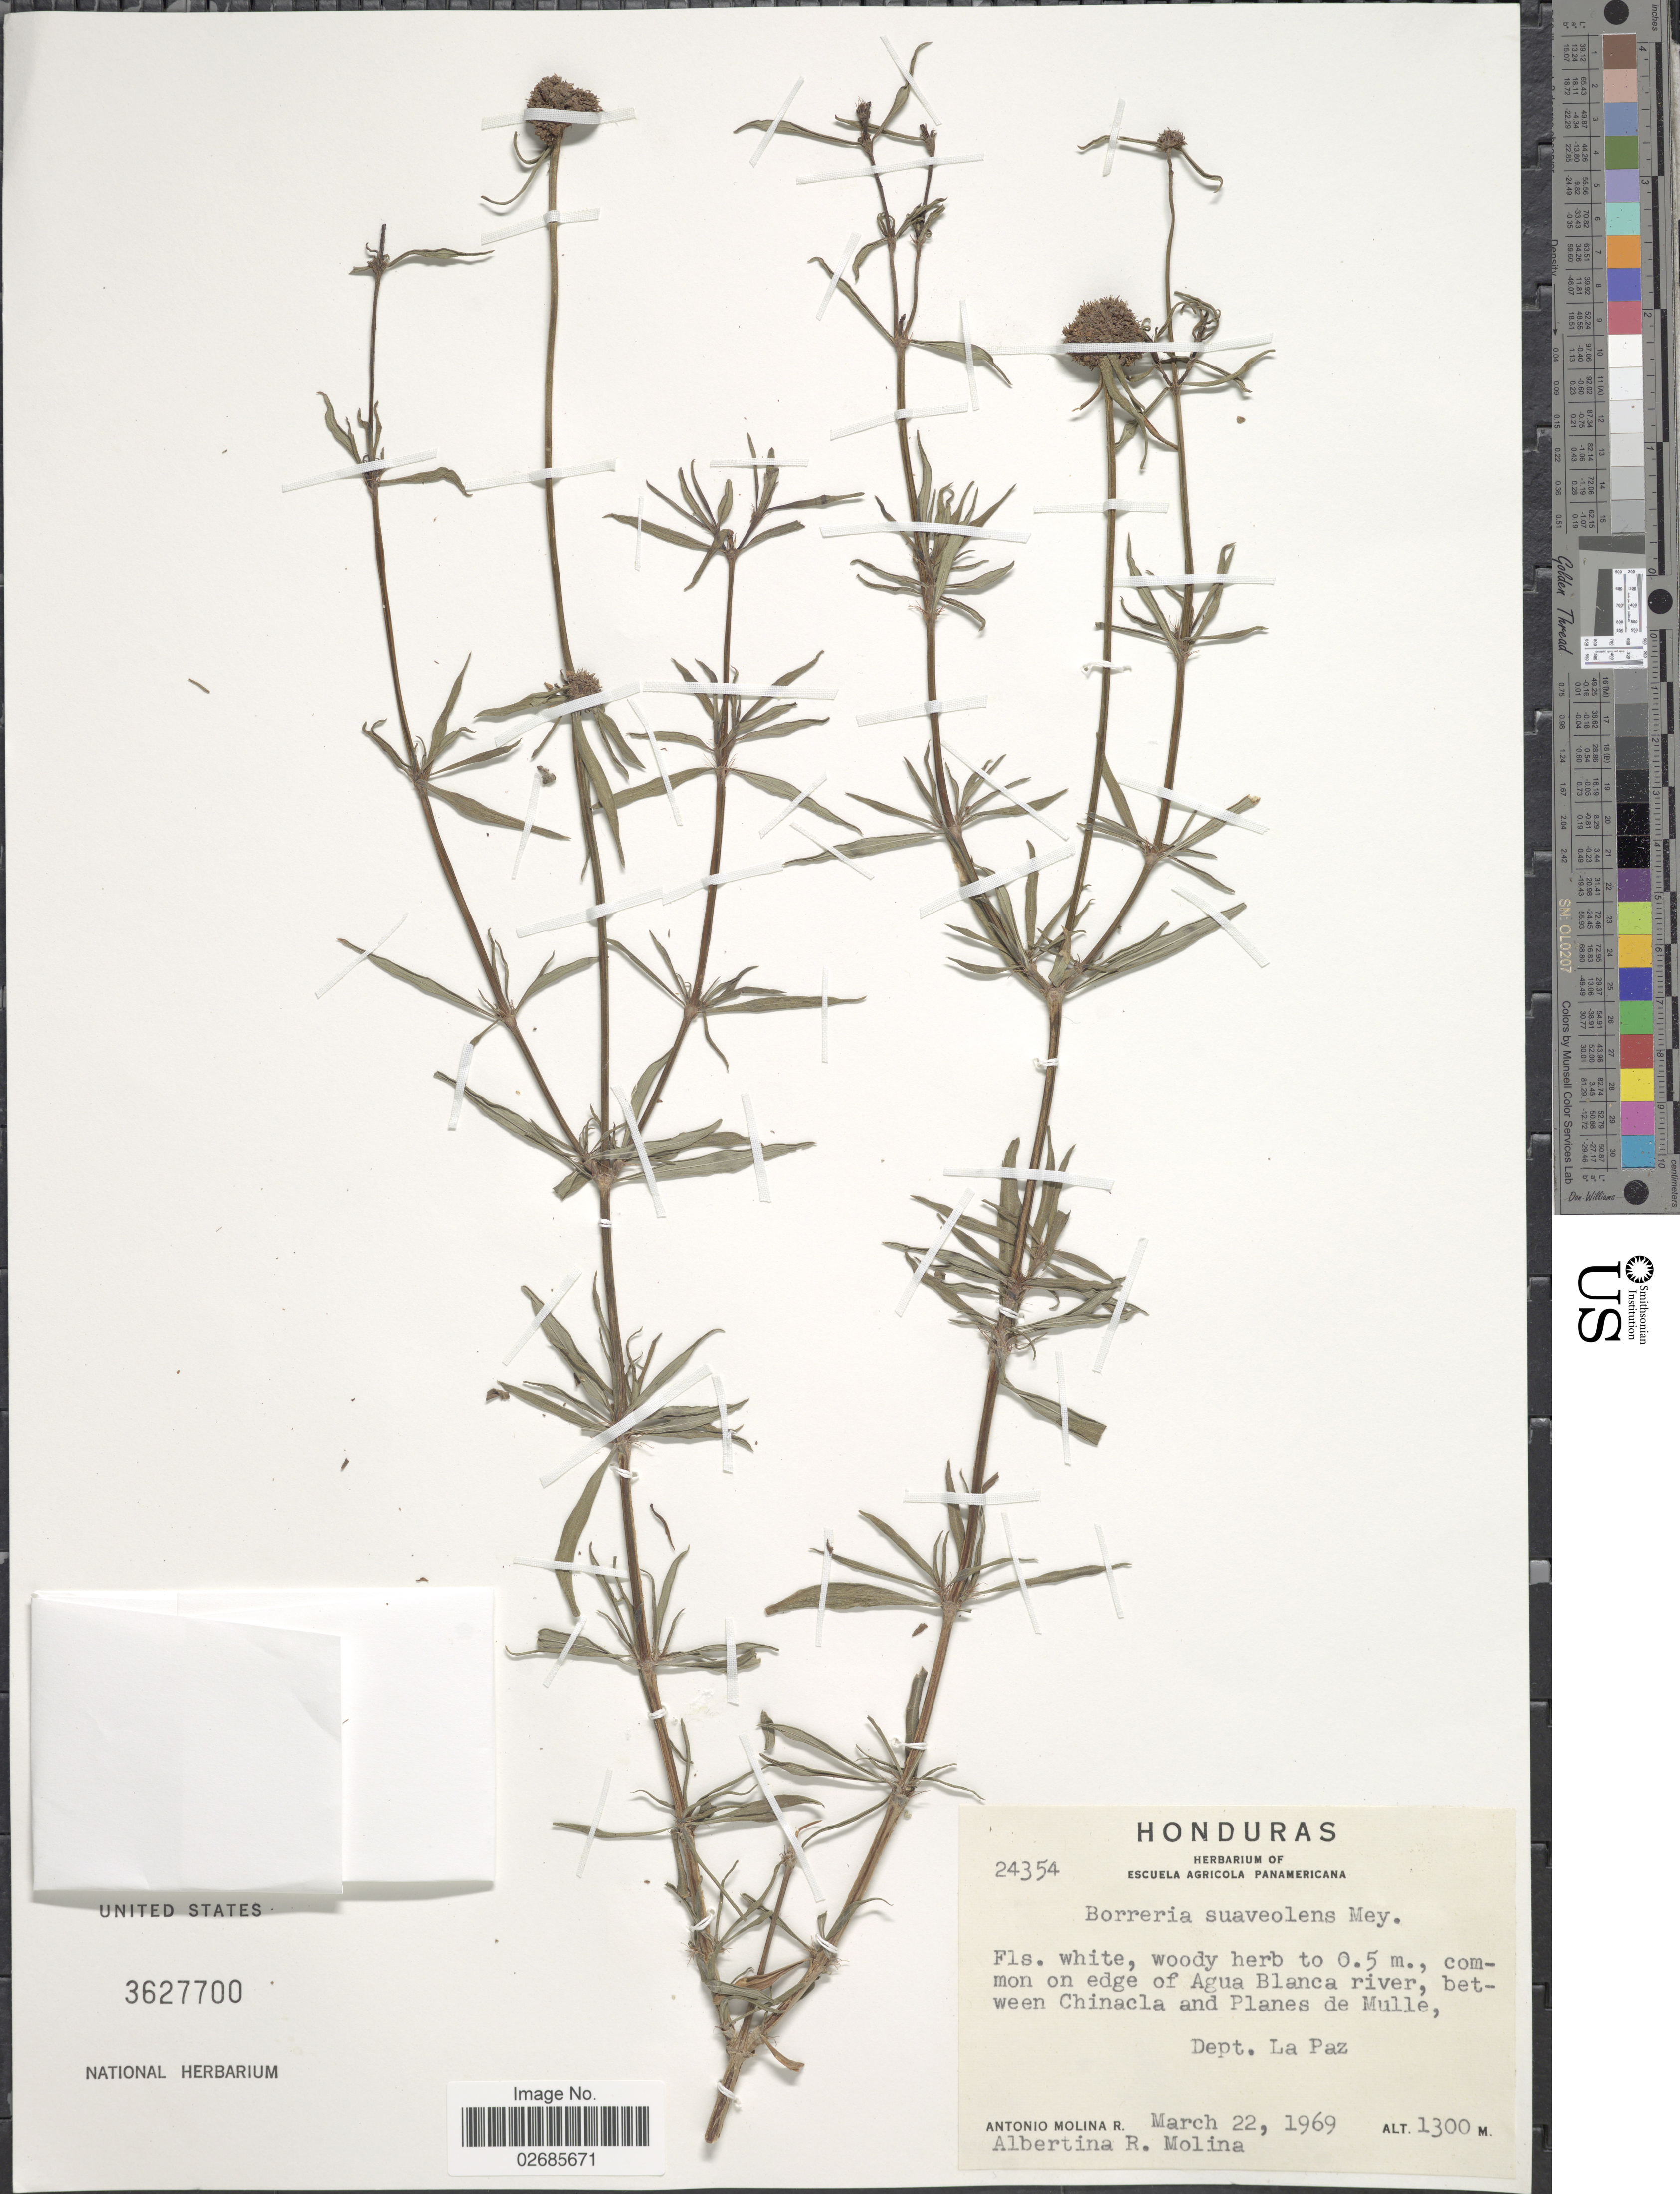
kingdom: Plantae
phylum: Tracheophyta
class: Magnoliopsida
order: Gentianales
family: Rubiaceae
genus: Borreria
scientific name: Borreria suaveolens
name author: G. Mey.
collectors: A. Molina R., A. Molina R. & A. R. Molina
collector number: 24354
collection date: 1969-03-22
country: Honduras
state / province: La Paz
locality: Common on edge of Agua Blanca river, between Chinacla and Planes de Mulle, Dept. La Paz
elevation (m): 1300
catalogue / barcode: US 3627700